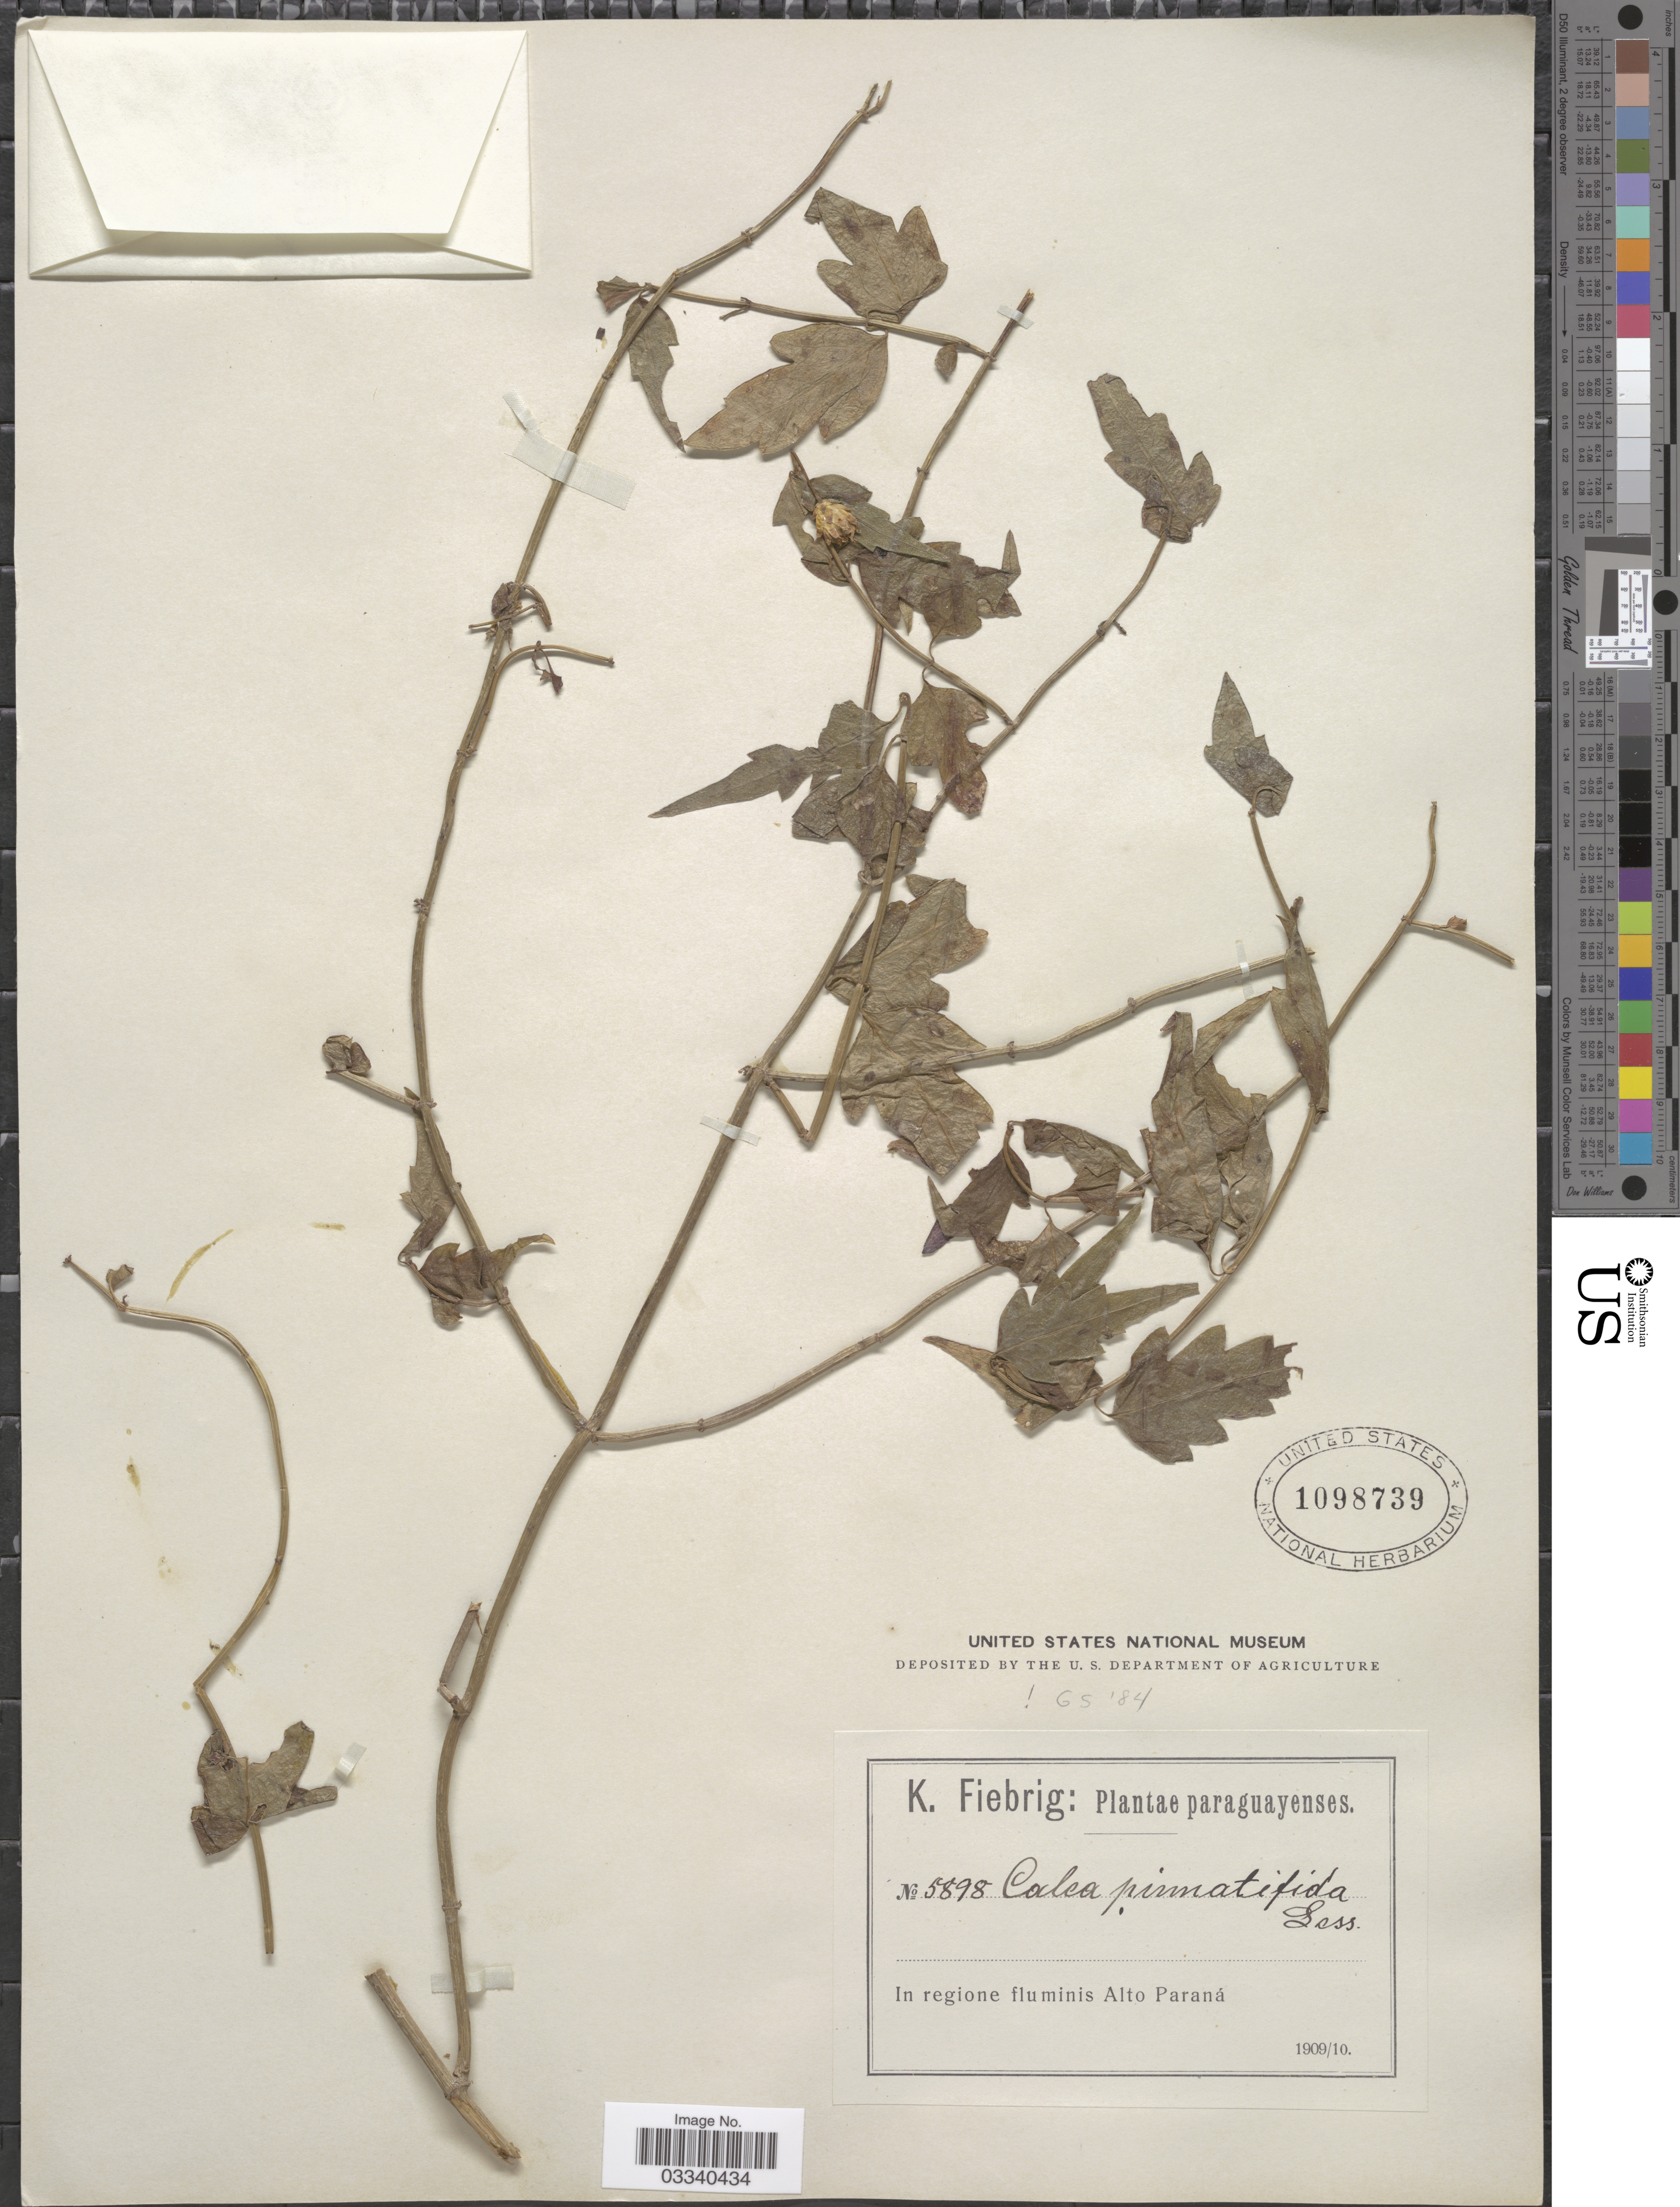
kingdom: Plantae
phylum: Tracheophyta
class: Magnoliopsida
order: Asterales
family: Asteraceae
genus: Calea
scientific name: Calea pinnatifida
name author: Banks ex Steud.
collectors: K. Fiebrig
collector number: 5898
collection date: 1909/1910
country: Paraguay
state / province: Alto Parana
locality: In regione fluminis Alto Paraná.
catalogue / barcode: US 1098739